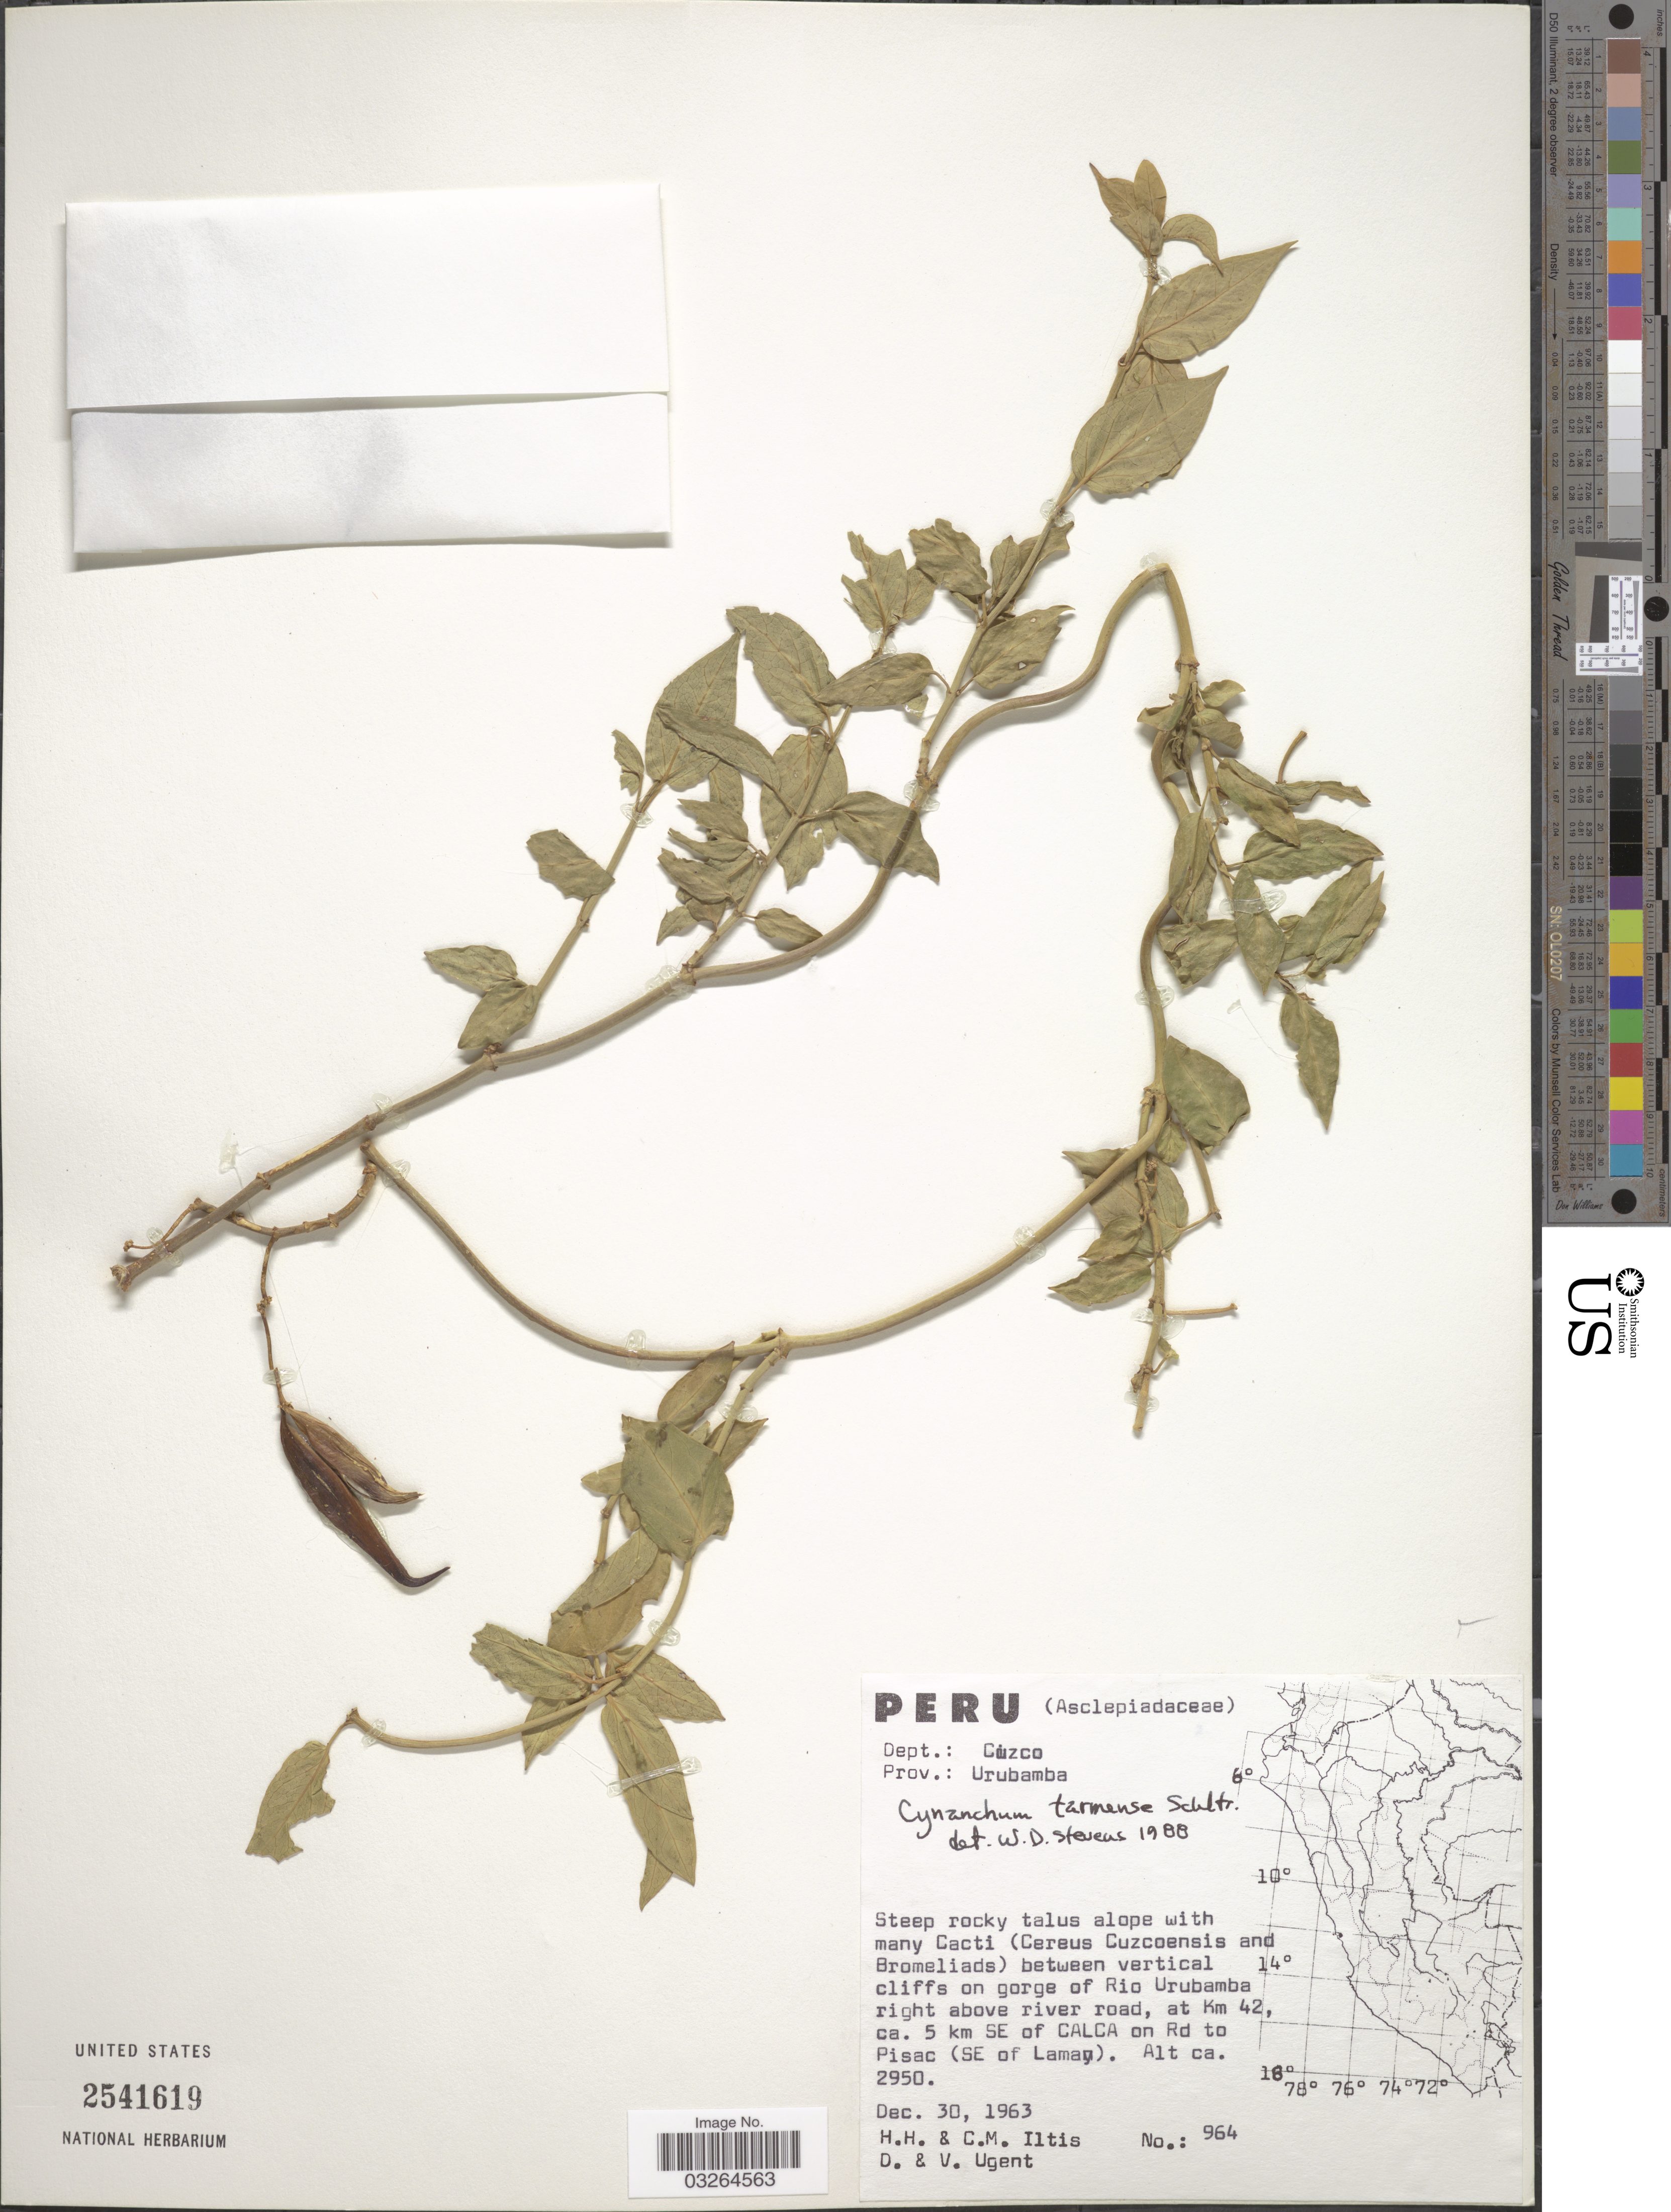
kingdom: Plantae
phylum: Tracheophyta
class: Magnoliopsida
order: Gentianales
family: Apocynaceae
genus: Cynanchum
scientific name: Cynanchum tarmense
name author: Schltr.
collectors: H. H. Iltis, C. M Iltis, D. Ugent & V. Ugent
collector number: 964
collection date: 1963-12-30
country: Peru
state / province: Cusco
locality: Between vertical cliffs on gorge of Río Urubamba right above river road, at Km. 42, ca. 5 km. SE of Calca on Rd. to Pisac (SE of Lamay), Prov. Urubamba, Dept. Cuzco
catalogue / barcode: US 2541619